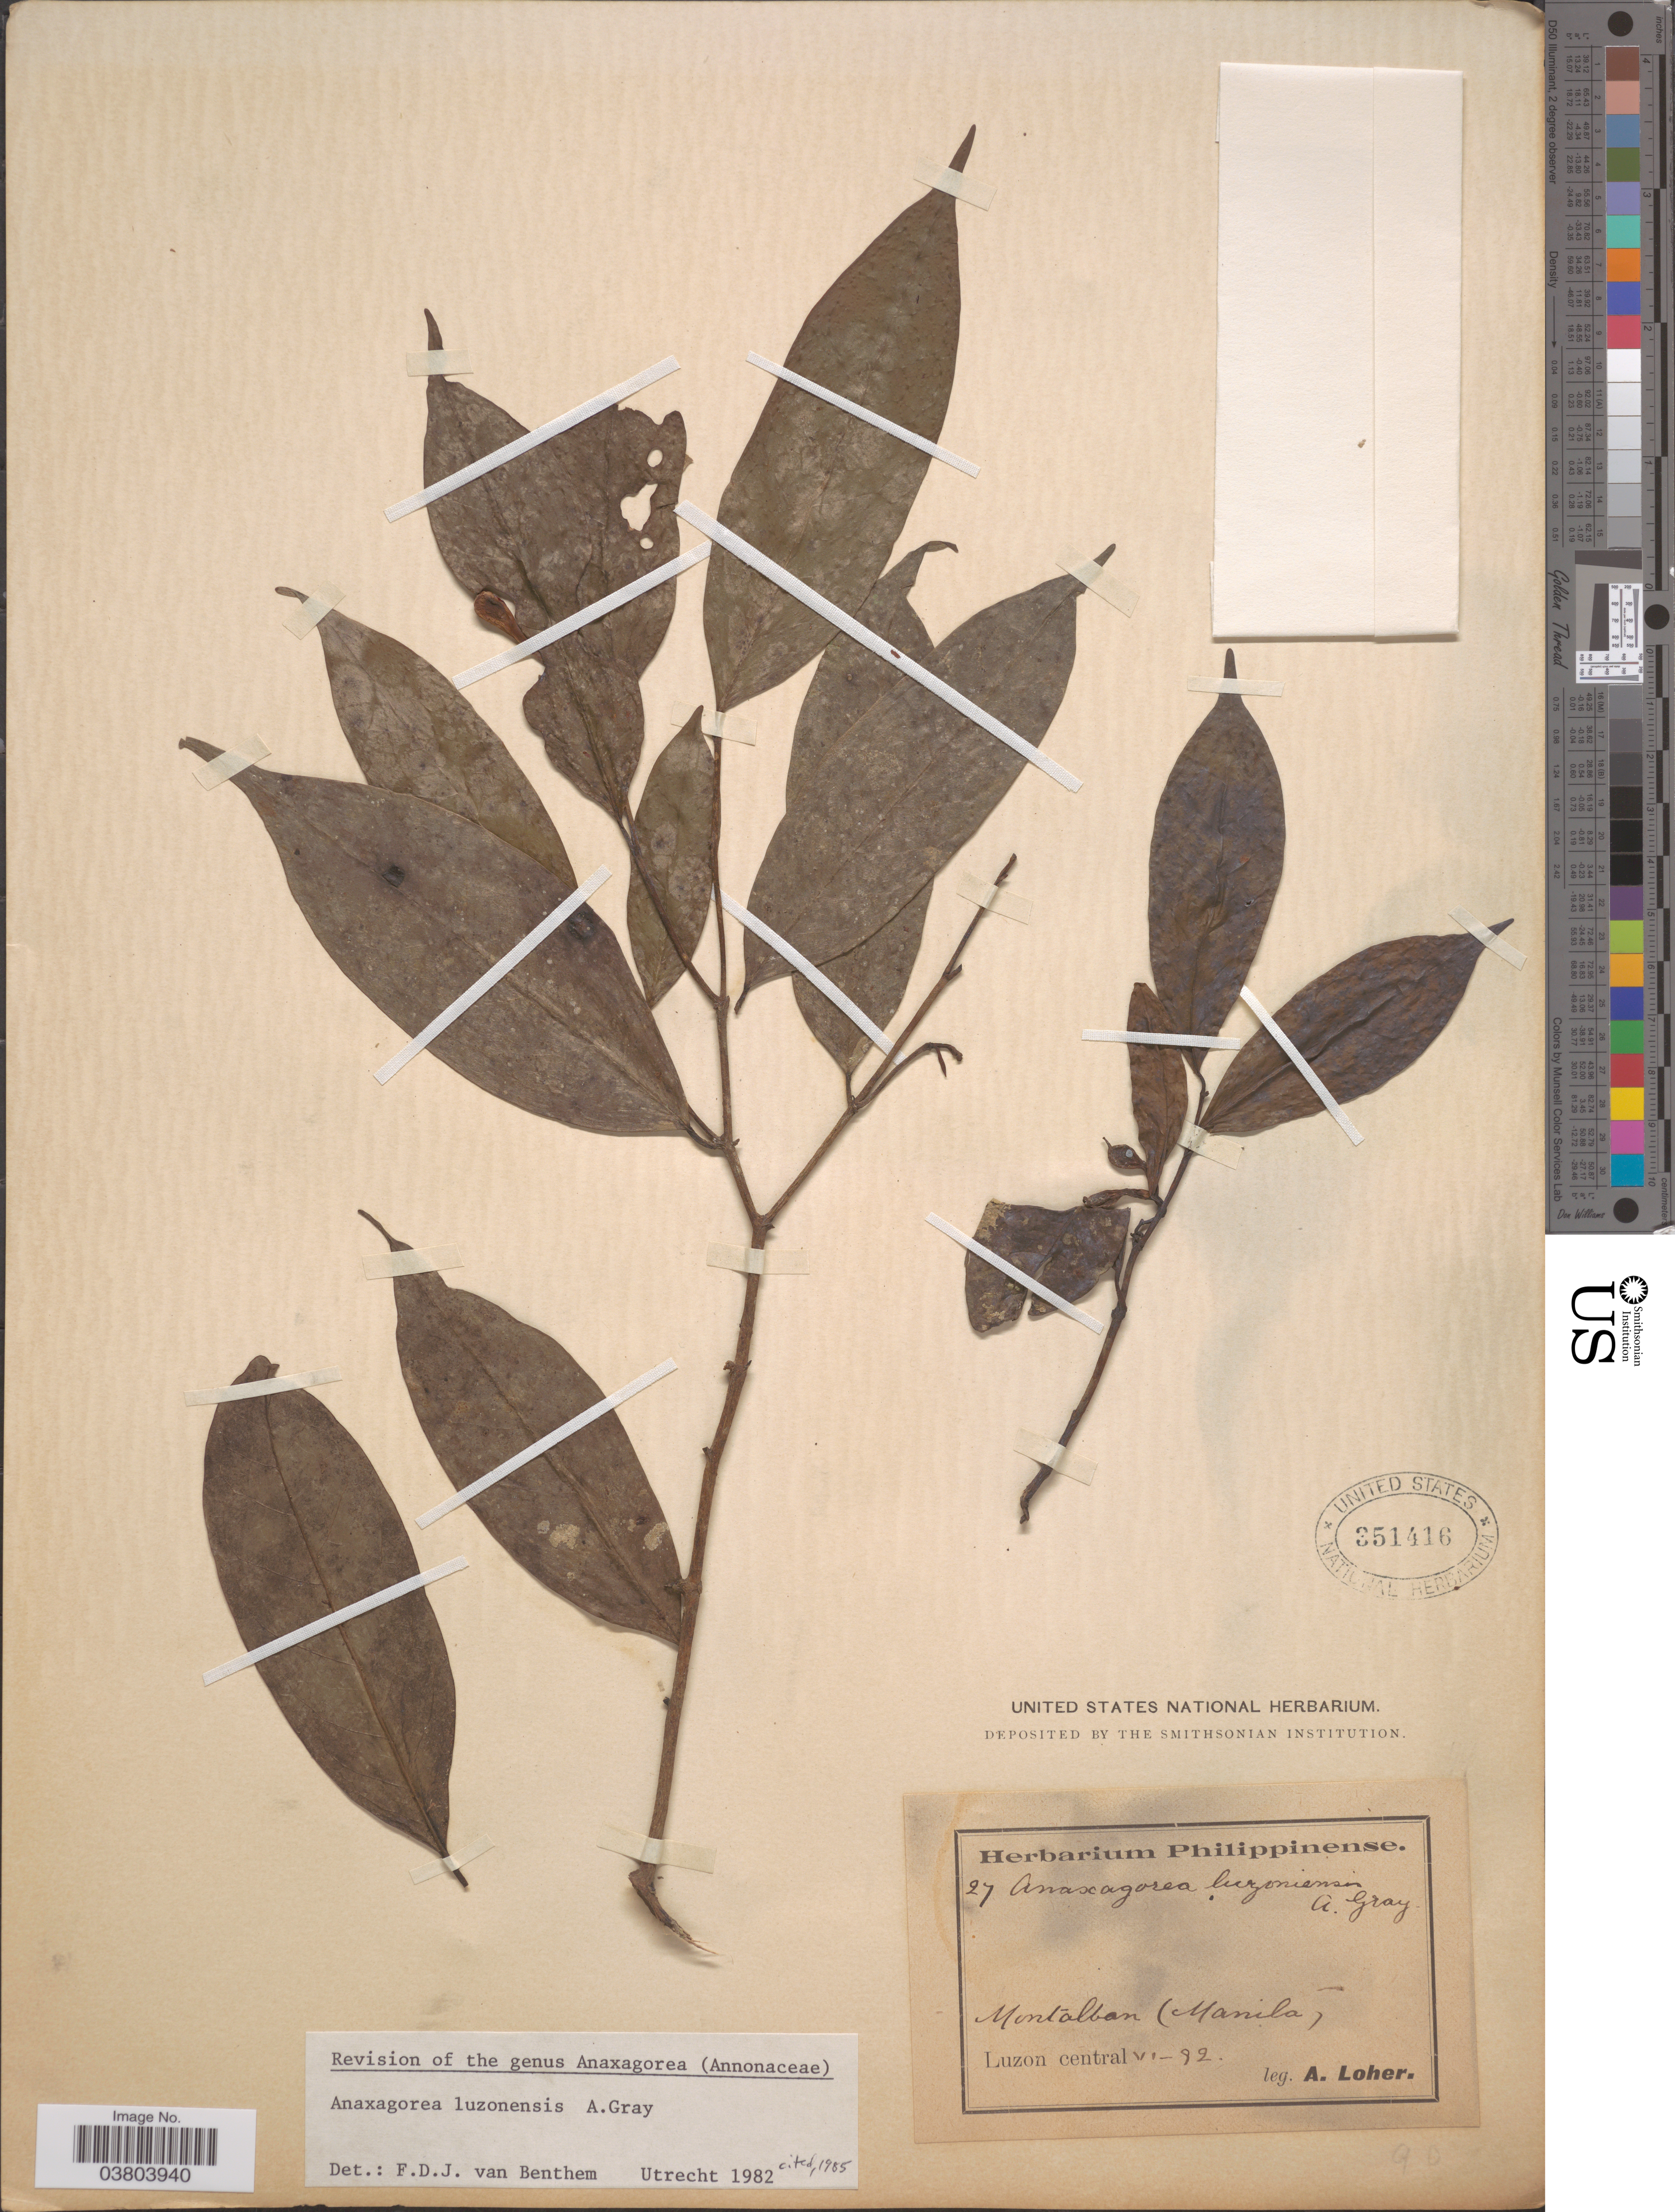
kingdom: Plantae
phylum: Tracheophyta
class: Magnoliopsida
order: Magnoliales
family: Annonaceae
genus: Anaxagorea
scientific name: Anaxagorea luzonensis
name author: A. Gray in Wilkes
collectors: A. Loher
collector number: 27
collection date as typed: Transcribed d/m/y: /6/92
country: Philippines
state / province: Central Luzon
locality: Montalban (Manila). Luzon Central.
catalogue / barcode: US 351416